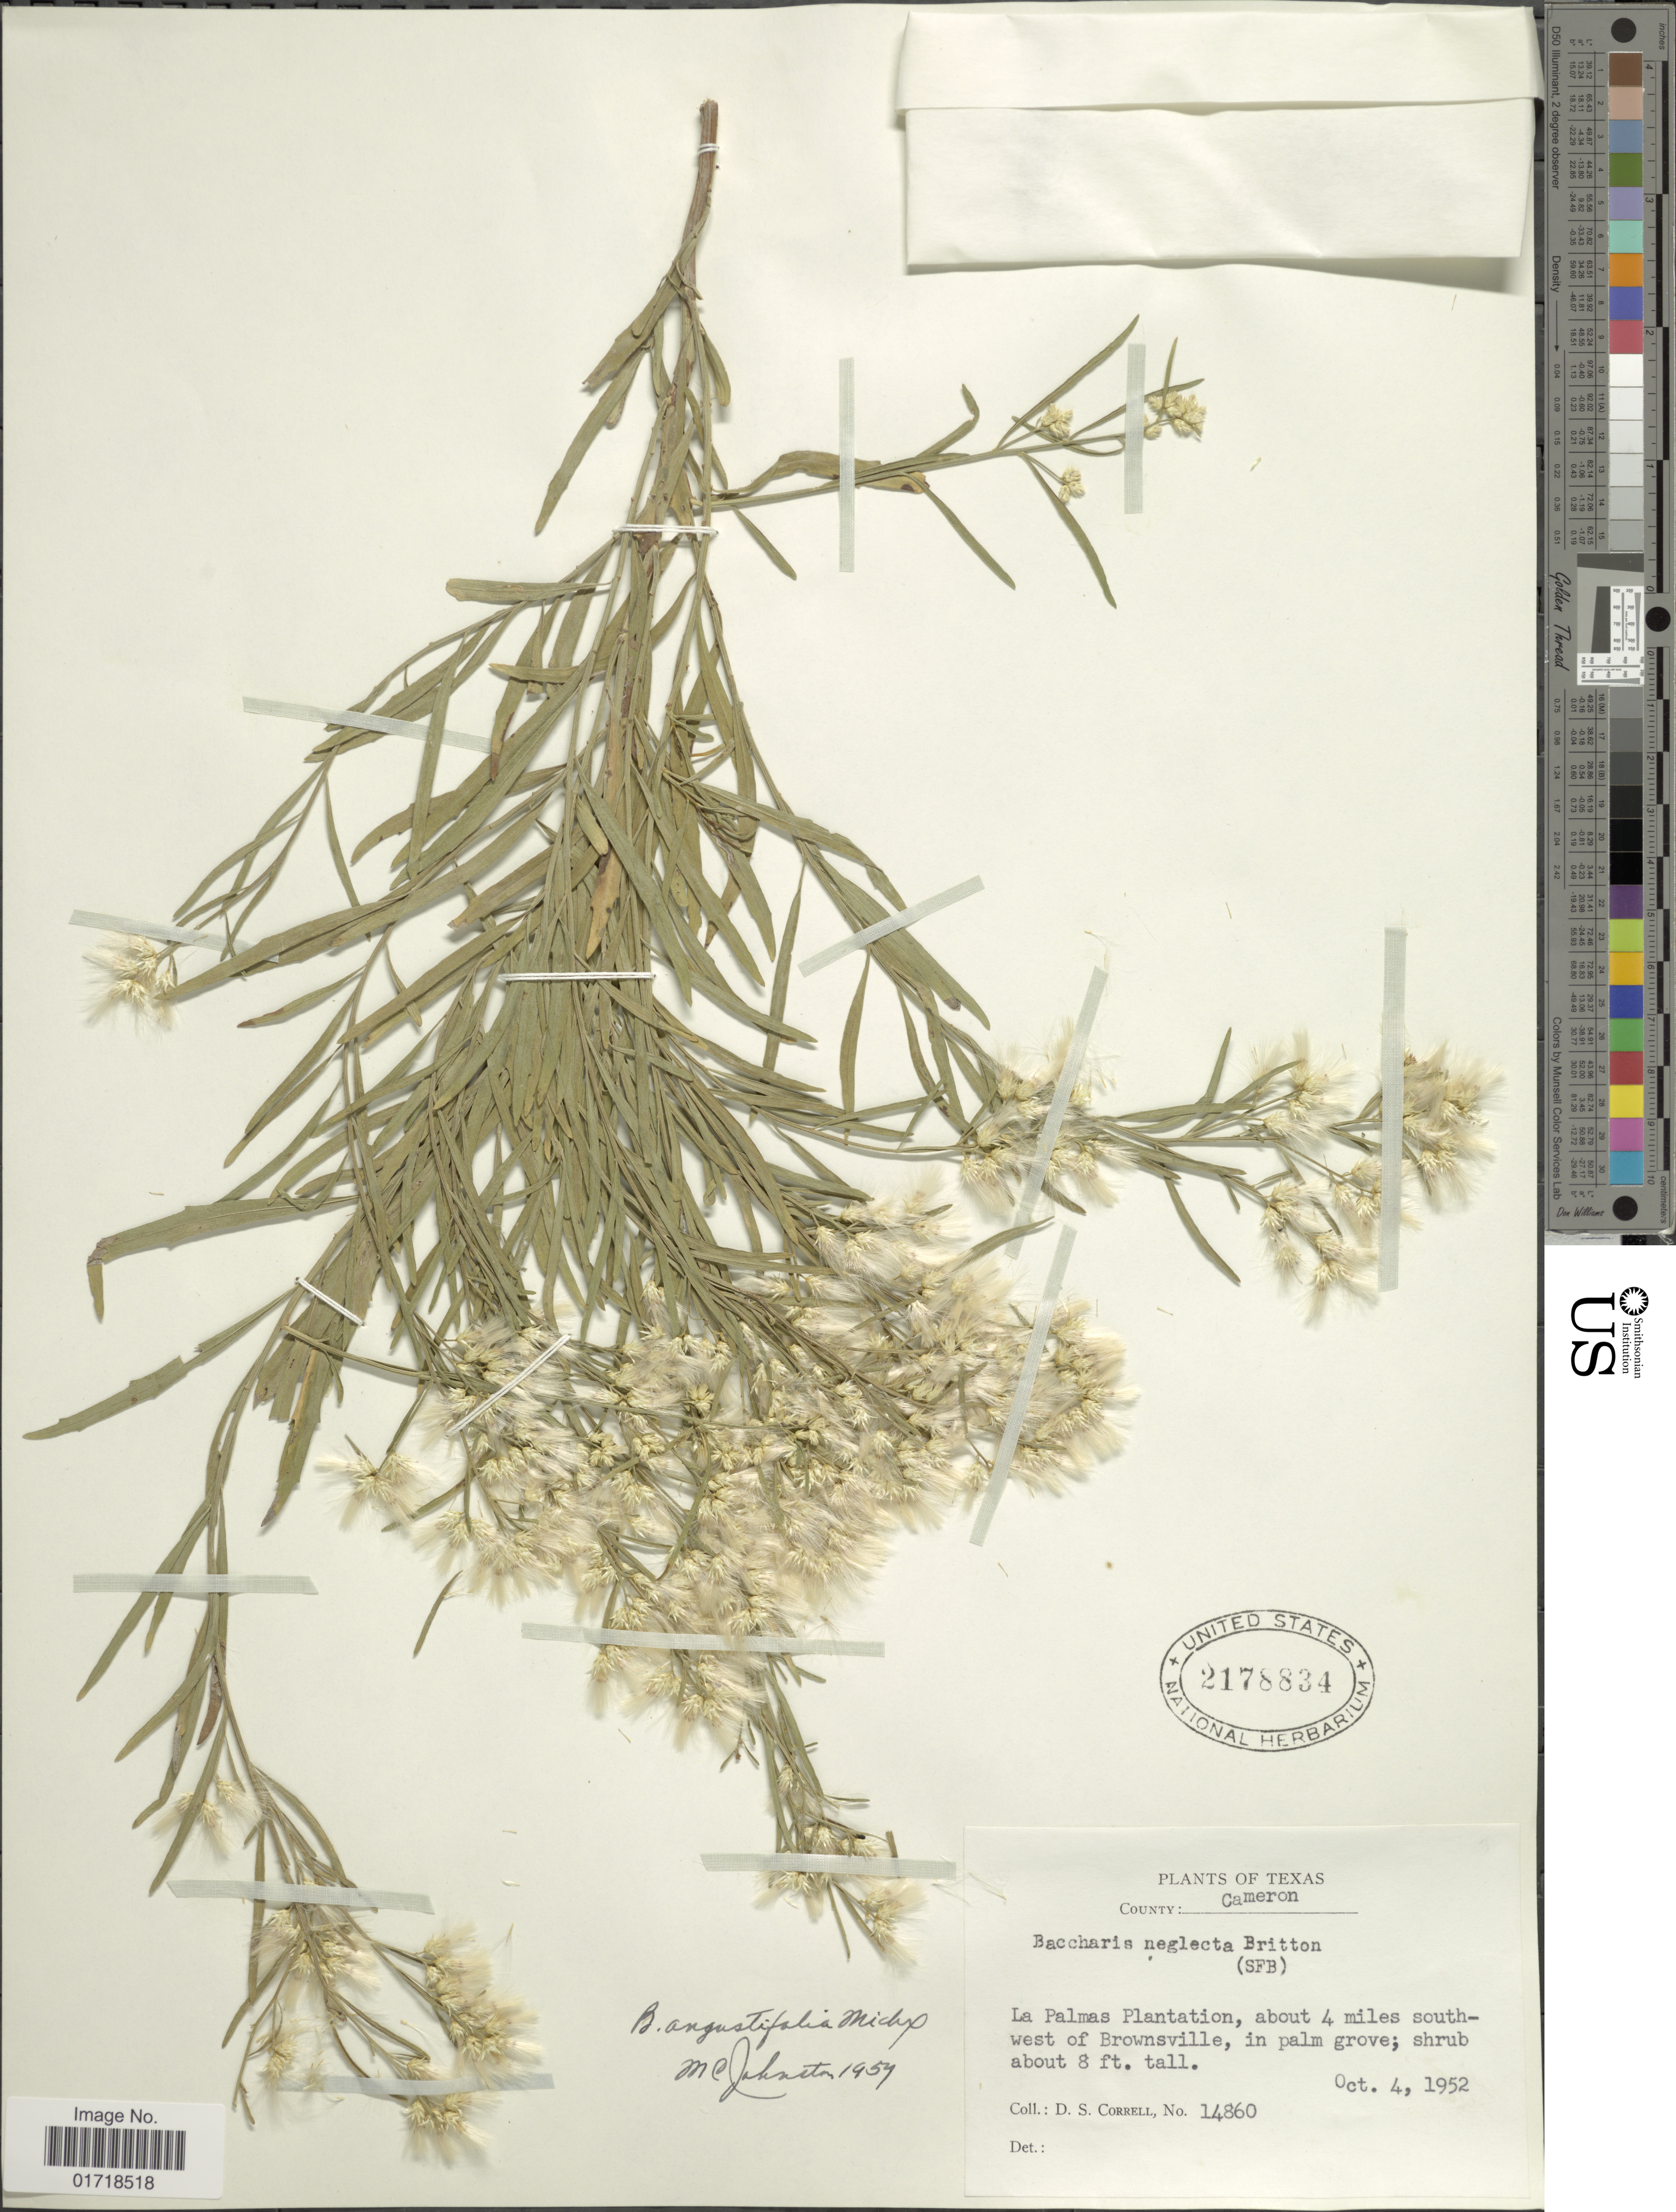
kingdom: Plantae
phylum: Tracheophyta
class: Magnoliopsida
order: Asterales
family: Asteraceae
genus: Baccharis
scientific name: Baccharis angustifolia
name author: Michx.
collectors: D. S. Correll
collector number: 14860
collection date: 1952-10-04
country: United States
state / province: Texas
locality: County Cameron, La Palmas Plantation, about 4 miles south - west of Brownsville, in plam grove.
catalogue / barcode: US 2178834